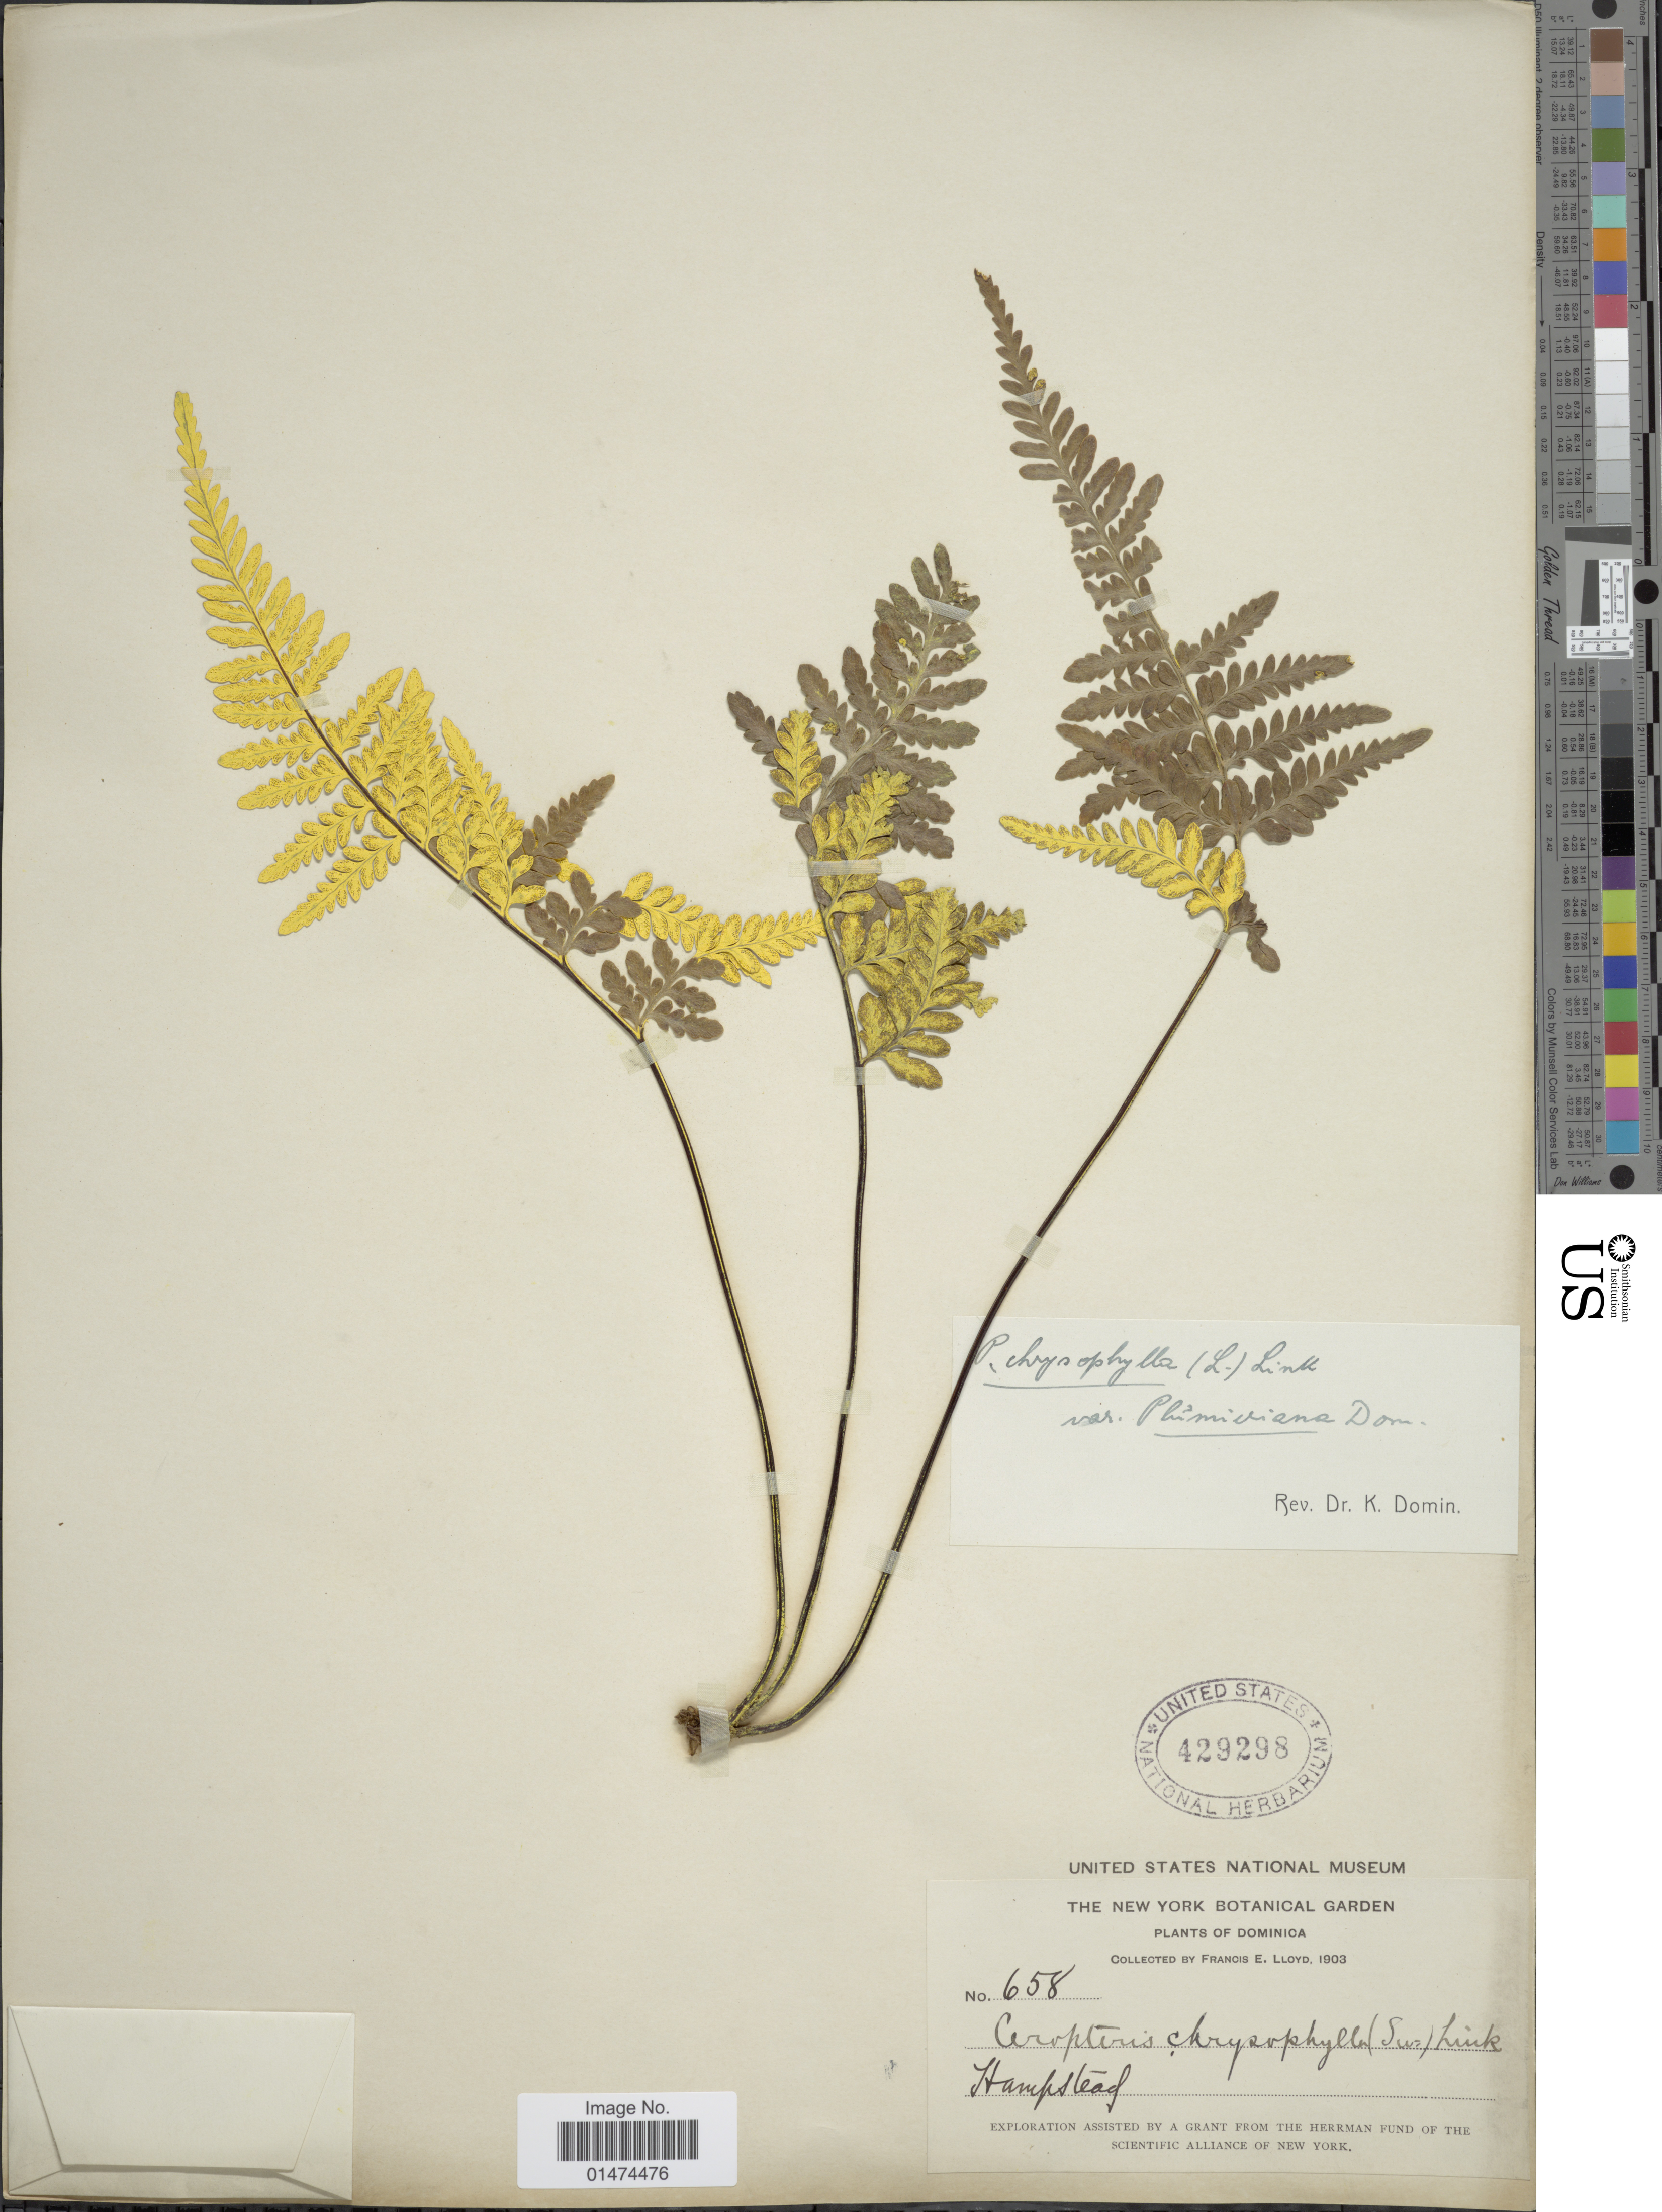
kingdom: Plantae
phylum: Tracheophyta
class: Polypodiopsida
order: Polypodiales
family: Pteridaceae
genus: Pityrogramma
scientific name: Pityrogramma chrysophylla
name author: (Sw.) Link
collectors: Lloyd, C. E.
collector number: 658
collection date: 1903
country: Dominica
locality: Hampstead.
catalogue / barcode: US 429298